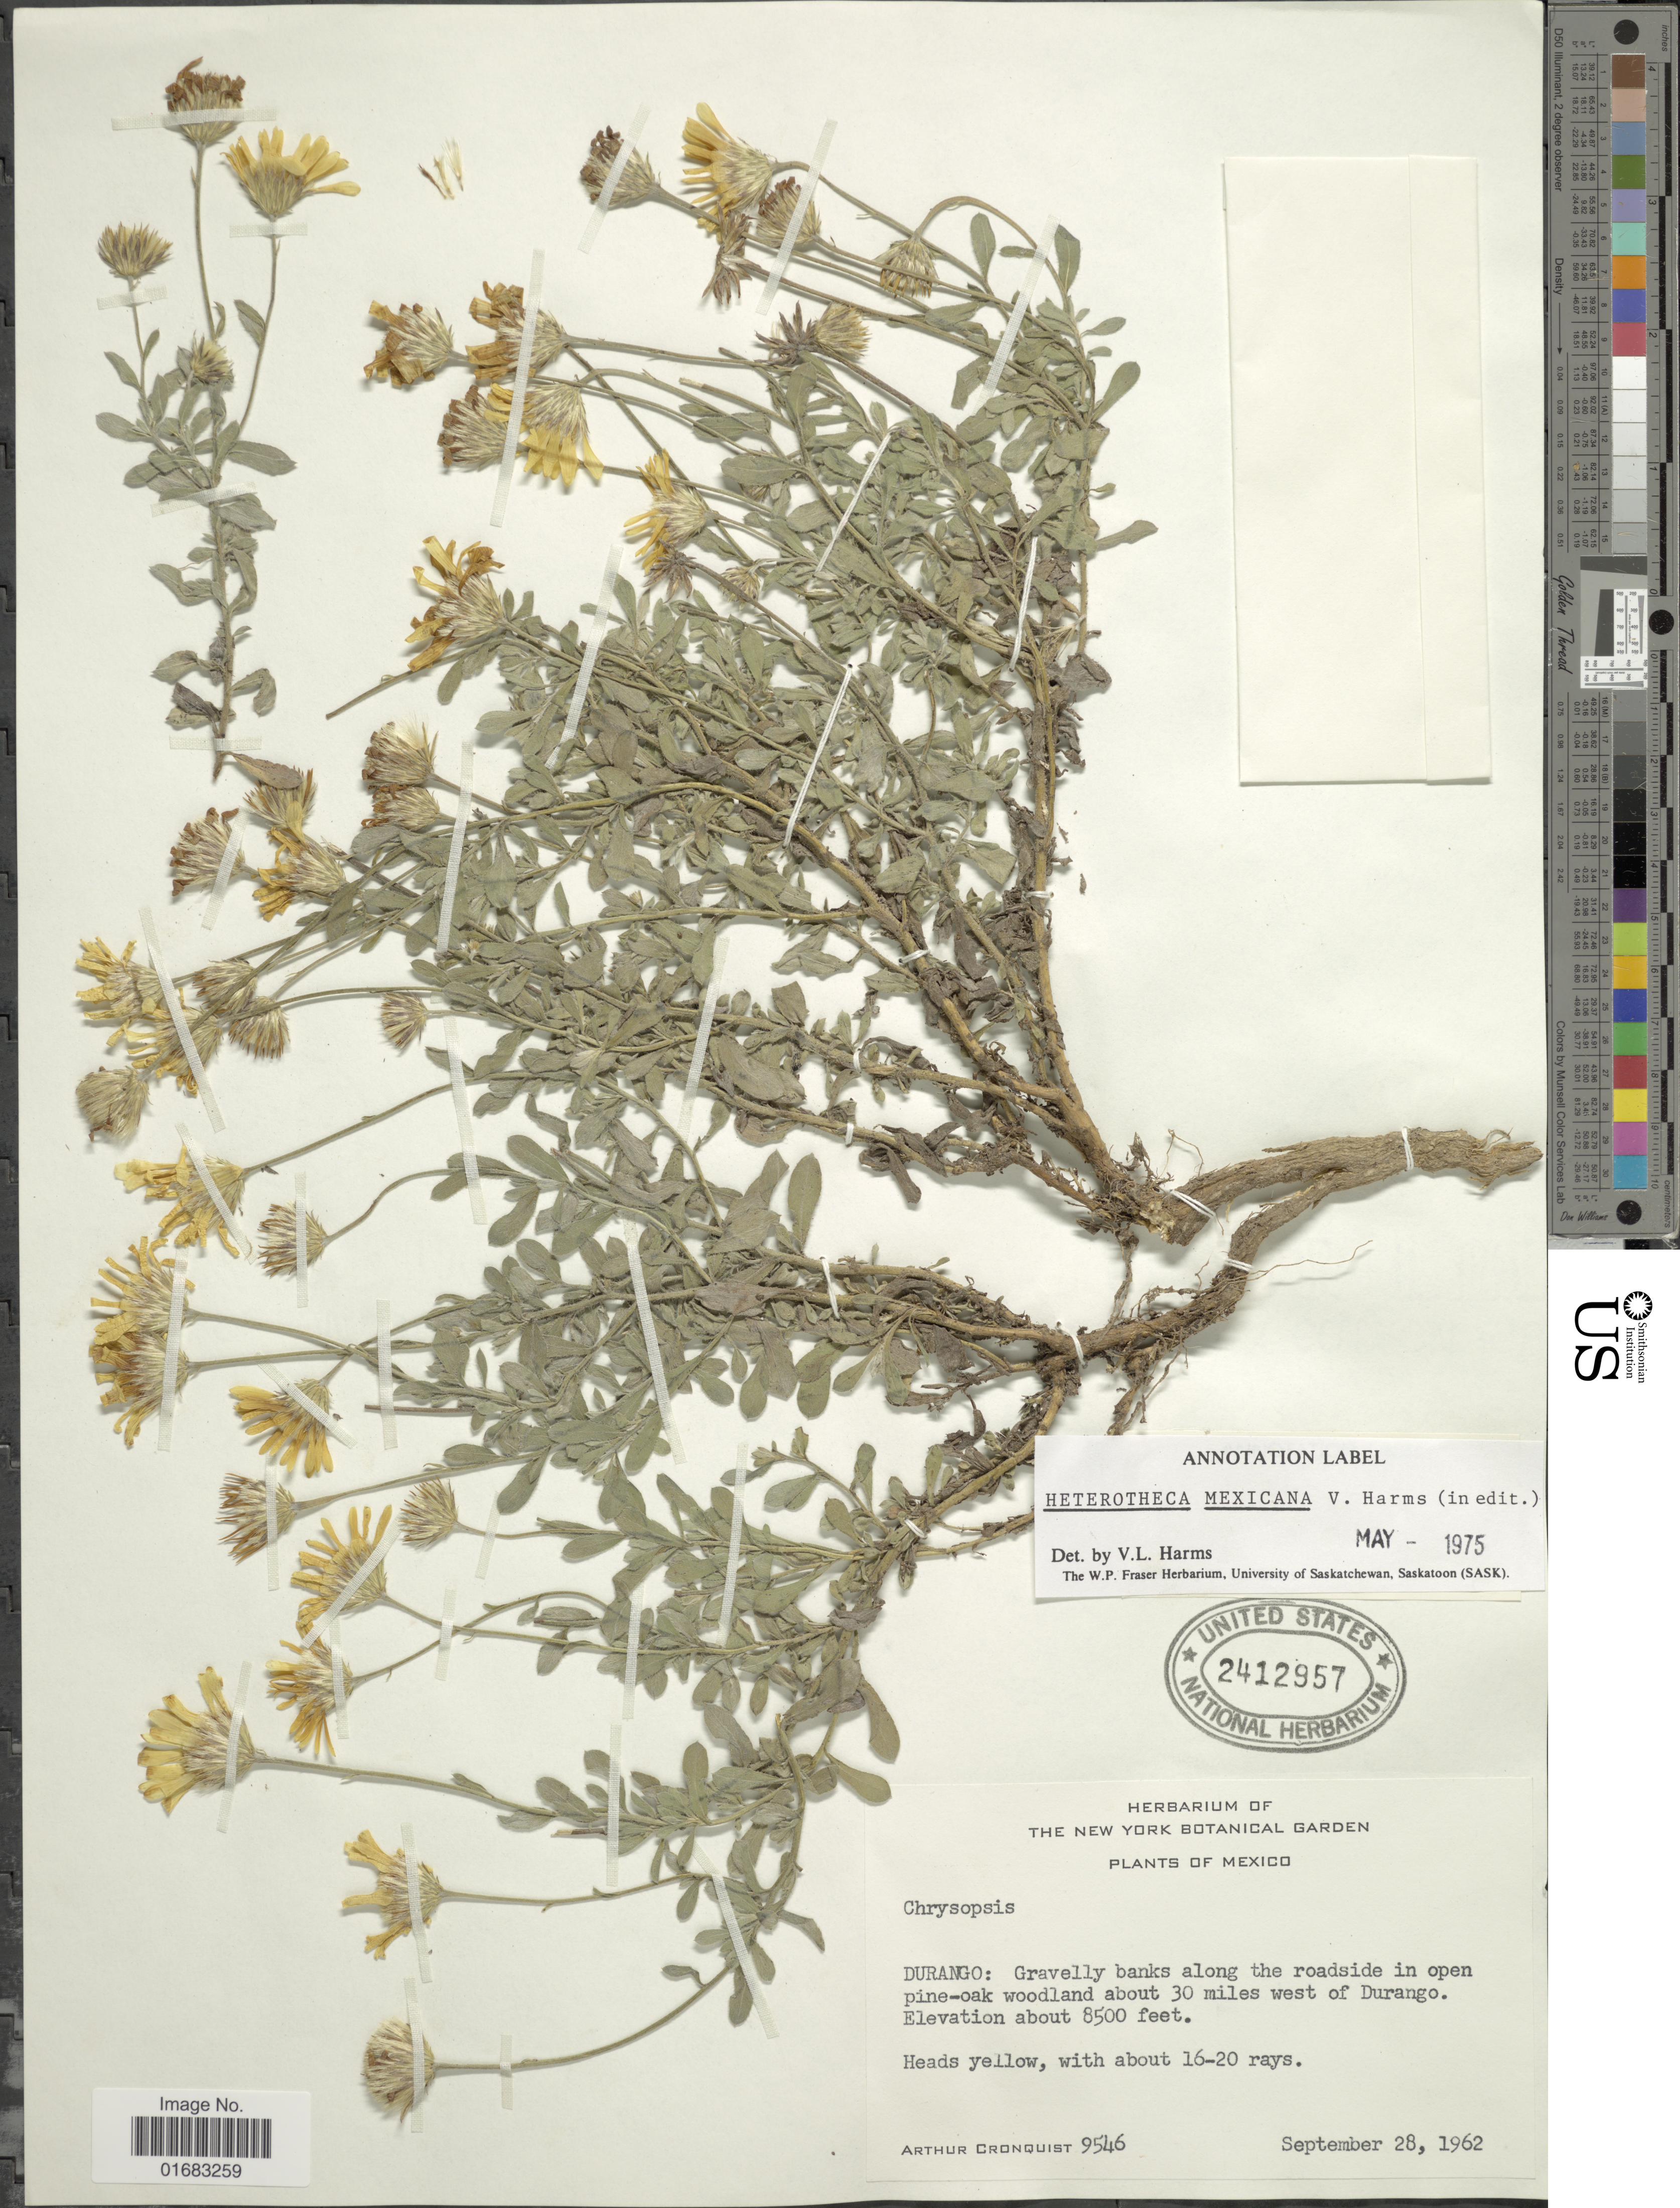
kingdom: Plantae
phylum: Tracheophyta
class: Magnoliopsida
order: Asterales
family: Asteraceae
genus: Heterotheca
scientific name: Heterotheca mexicana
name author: V.L. Harms ex B.L. Turner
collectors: A. J. Cronquist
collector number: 9546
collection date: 1962-09-28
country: Mexico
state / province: Durango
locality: Mexico. Durango: Gravelly banks along the roadside in open pine-oak woodland about 30 miles west of Durango.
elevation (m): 2591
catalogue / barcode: US 2412957